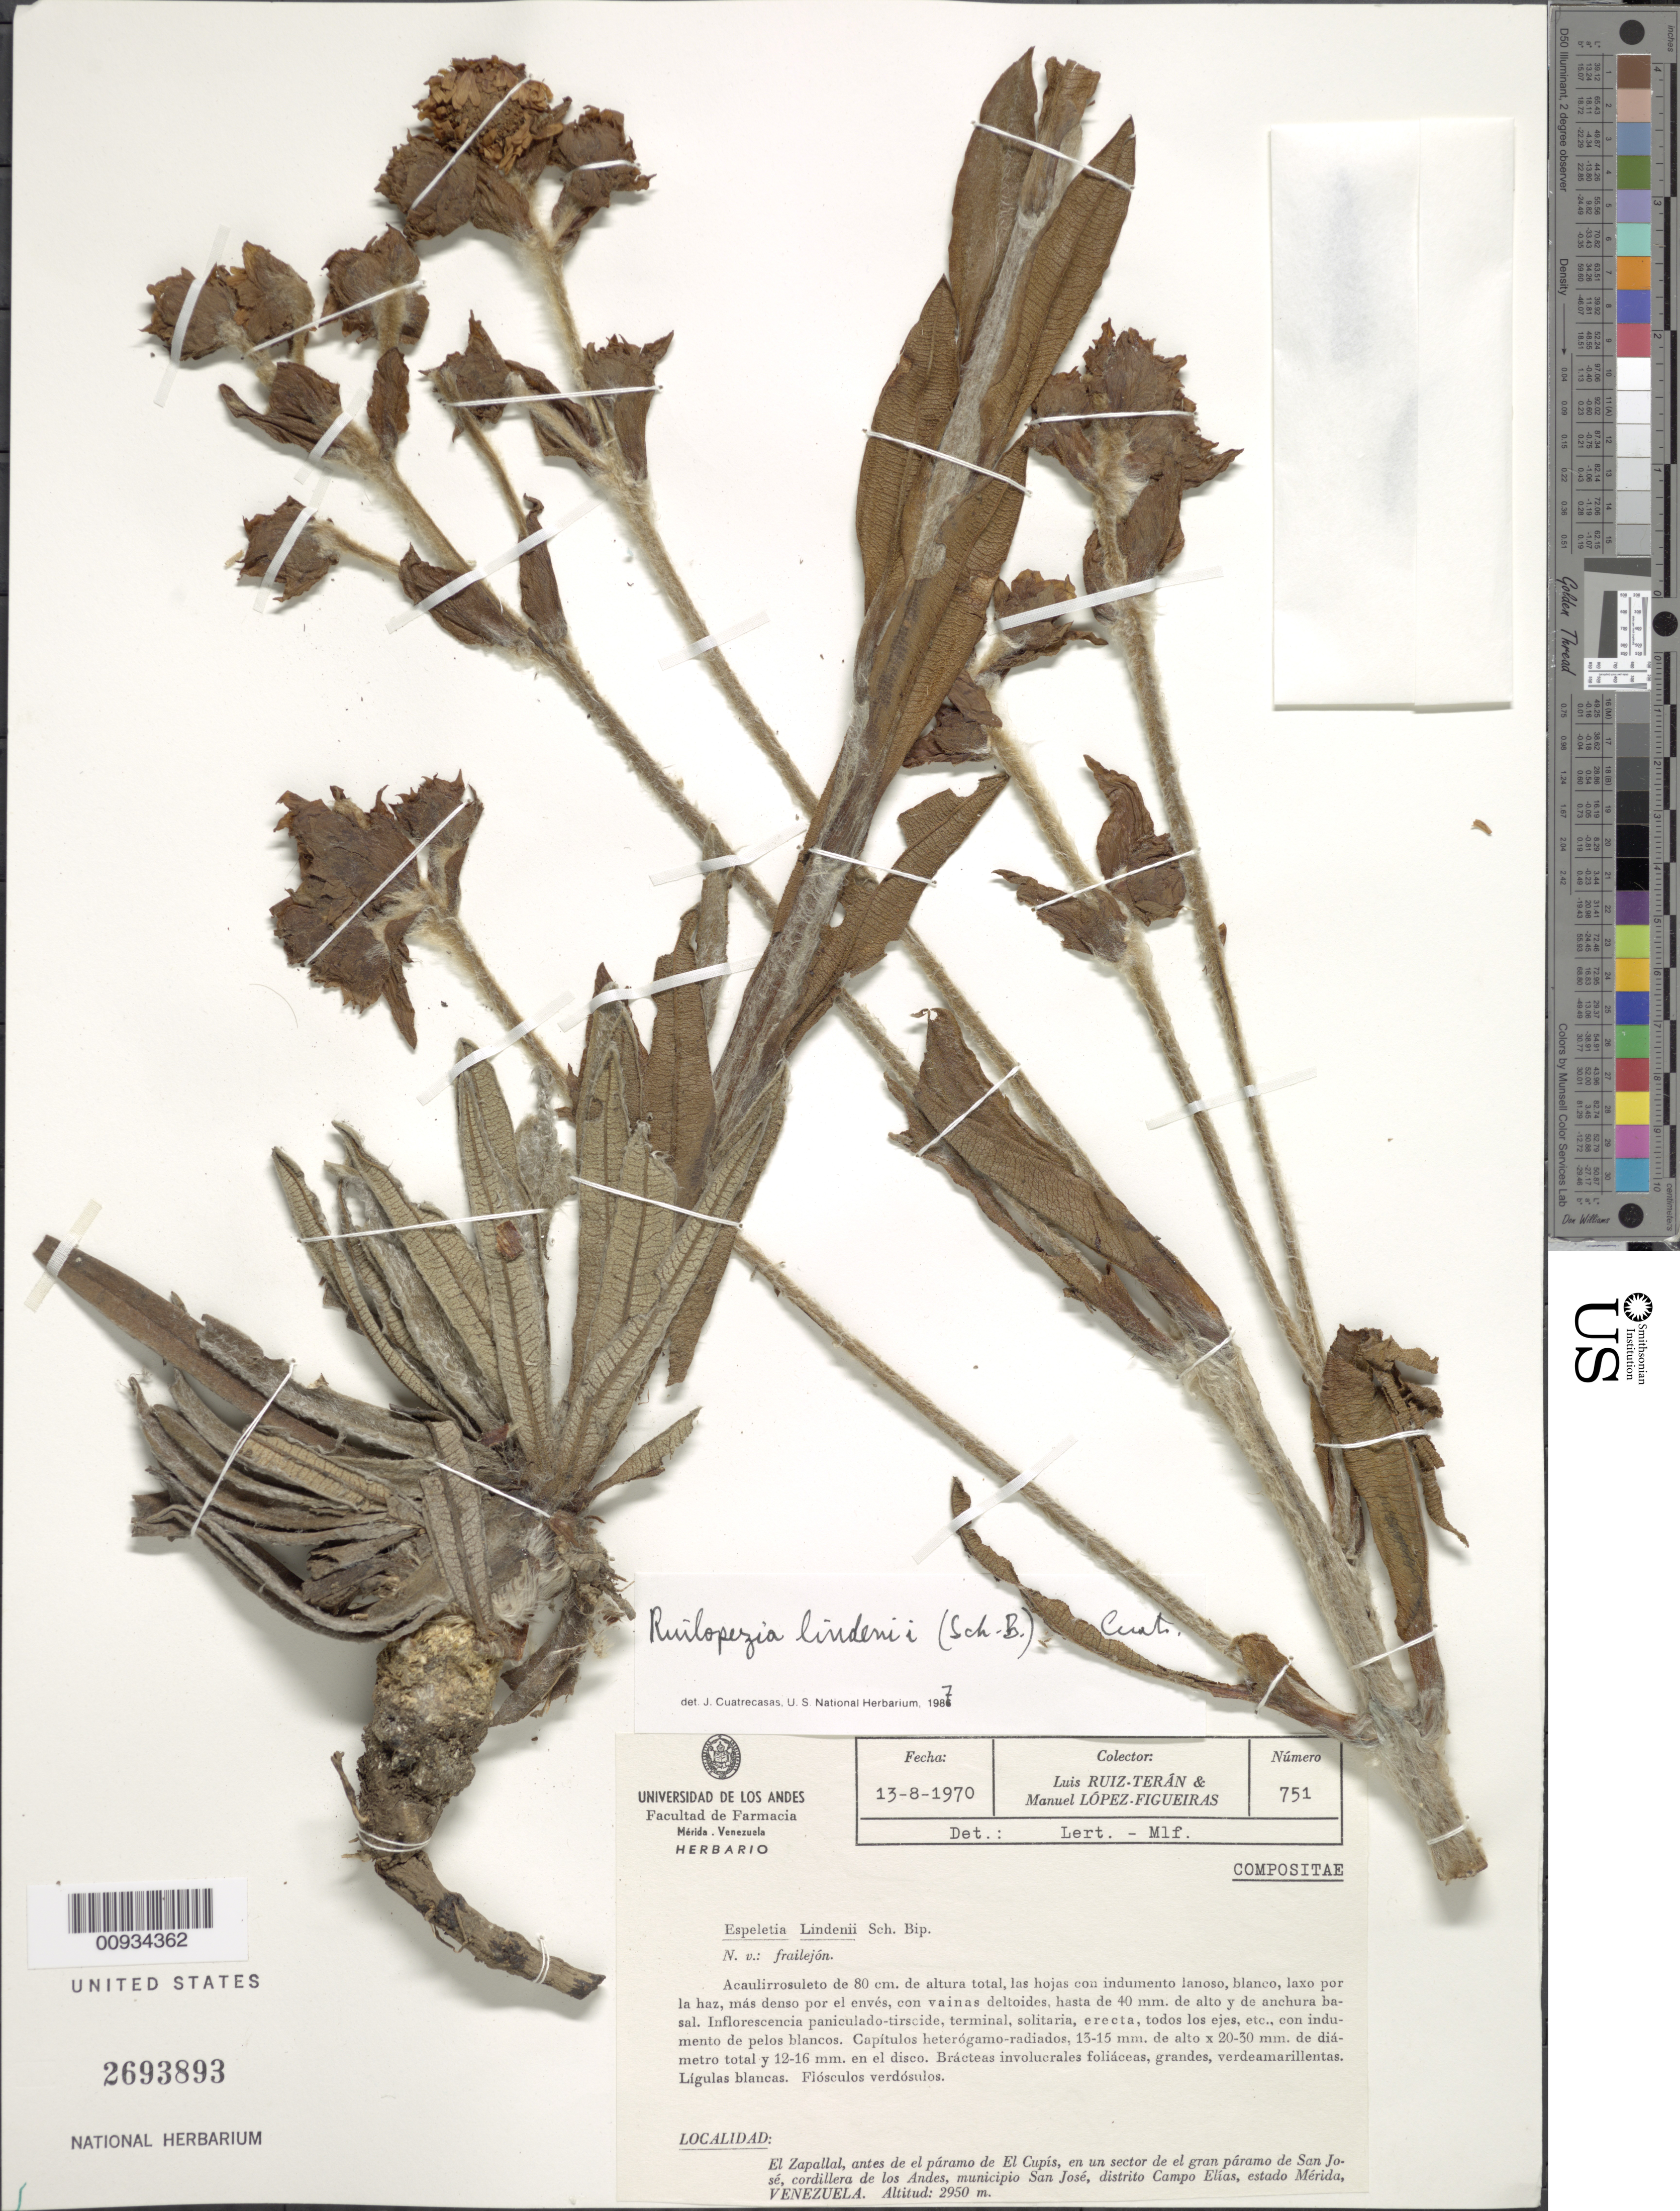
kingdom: Plantae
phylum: Tracheophyta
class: Magnoliopsida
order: Asterales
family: Asteraceae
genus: Ruilopezia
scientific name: Ruilopezia lindenii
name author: (Sch. Bip. ex Wedd.) Cuatrec.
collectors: L. Teran & M. López Figueiras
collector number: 751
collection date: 1970-08-13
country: Venezuela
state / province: Mérida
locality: El Zapallal, antes de el paramo de El Cupis, en un sector de el gran paramo de San Jose, Cordillera de Los Andes, Municipio San Jose, Distrito Campo Elias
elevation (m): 2950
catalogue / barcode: US 2693893